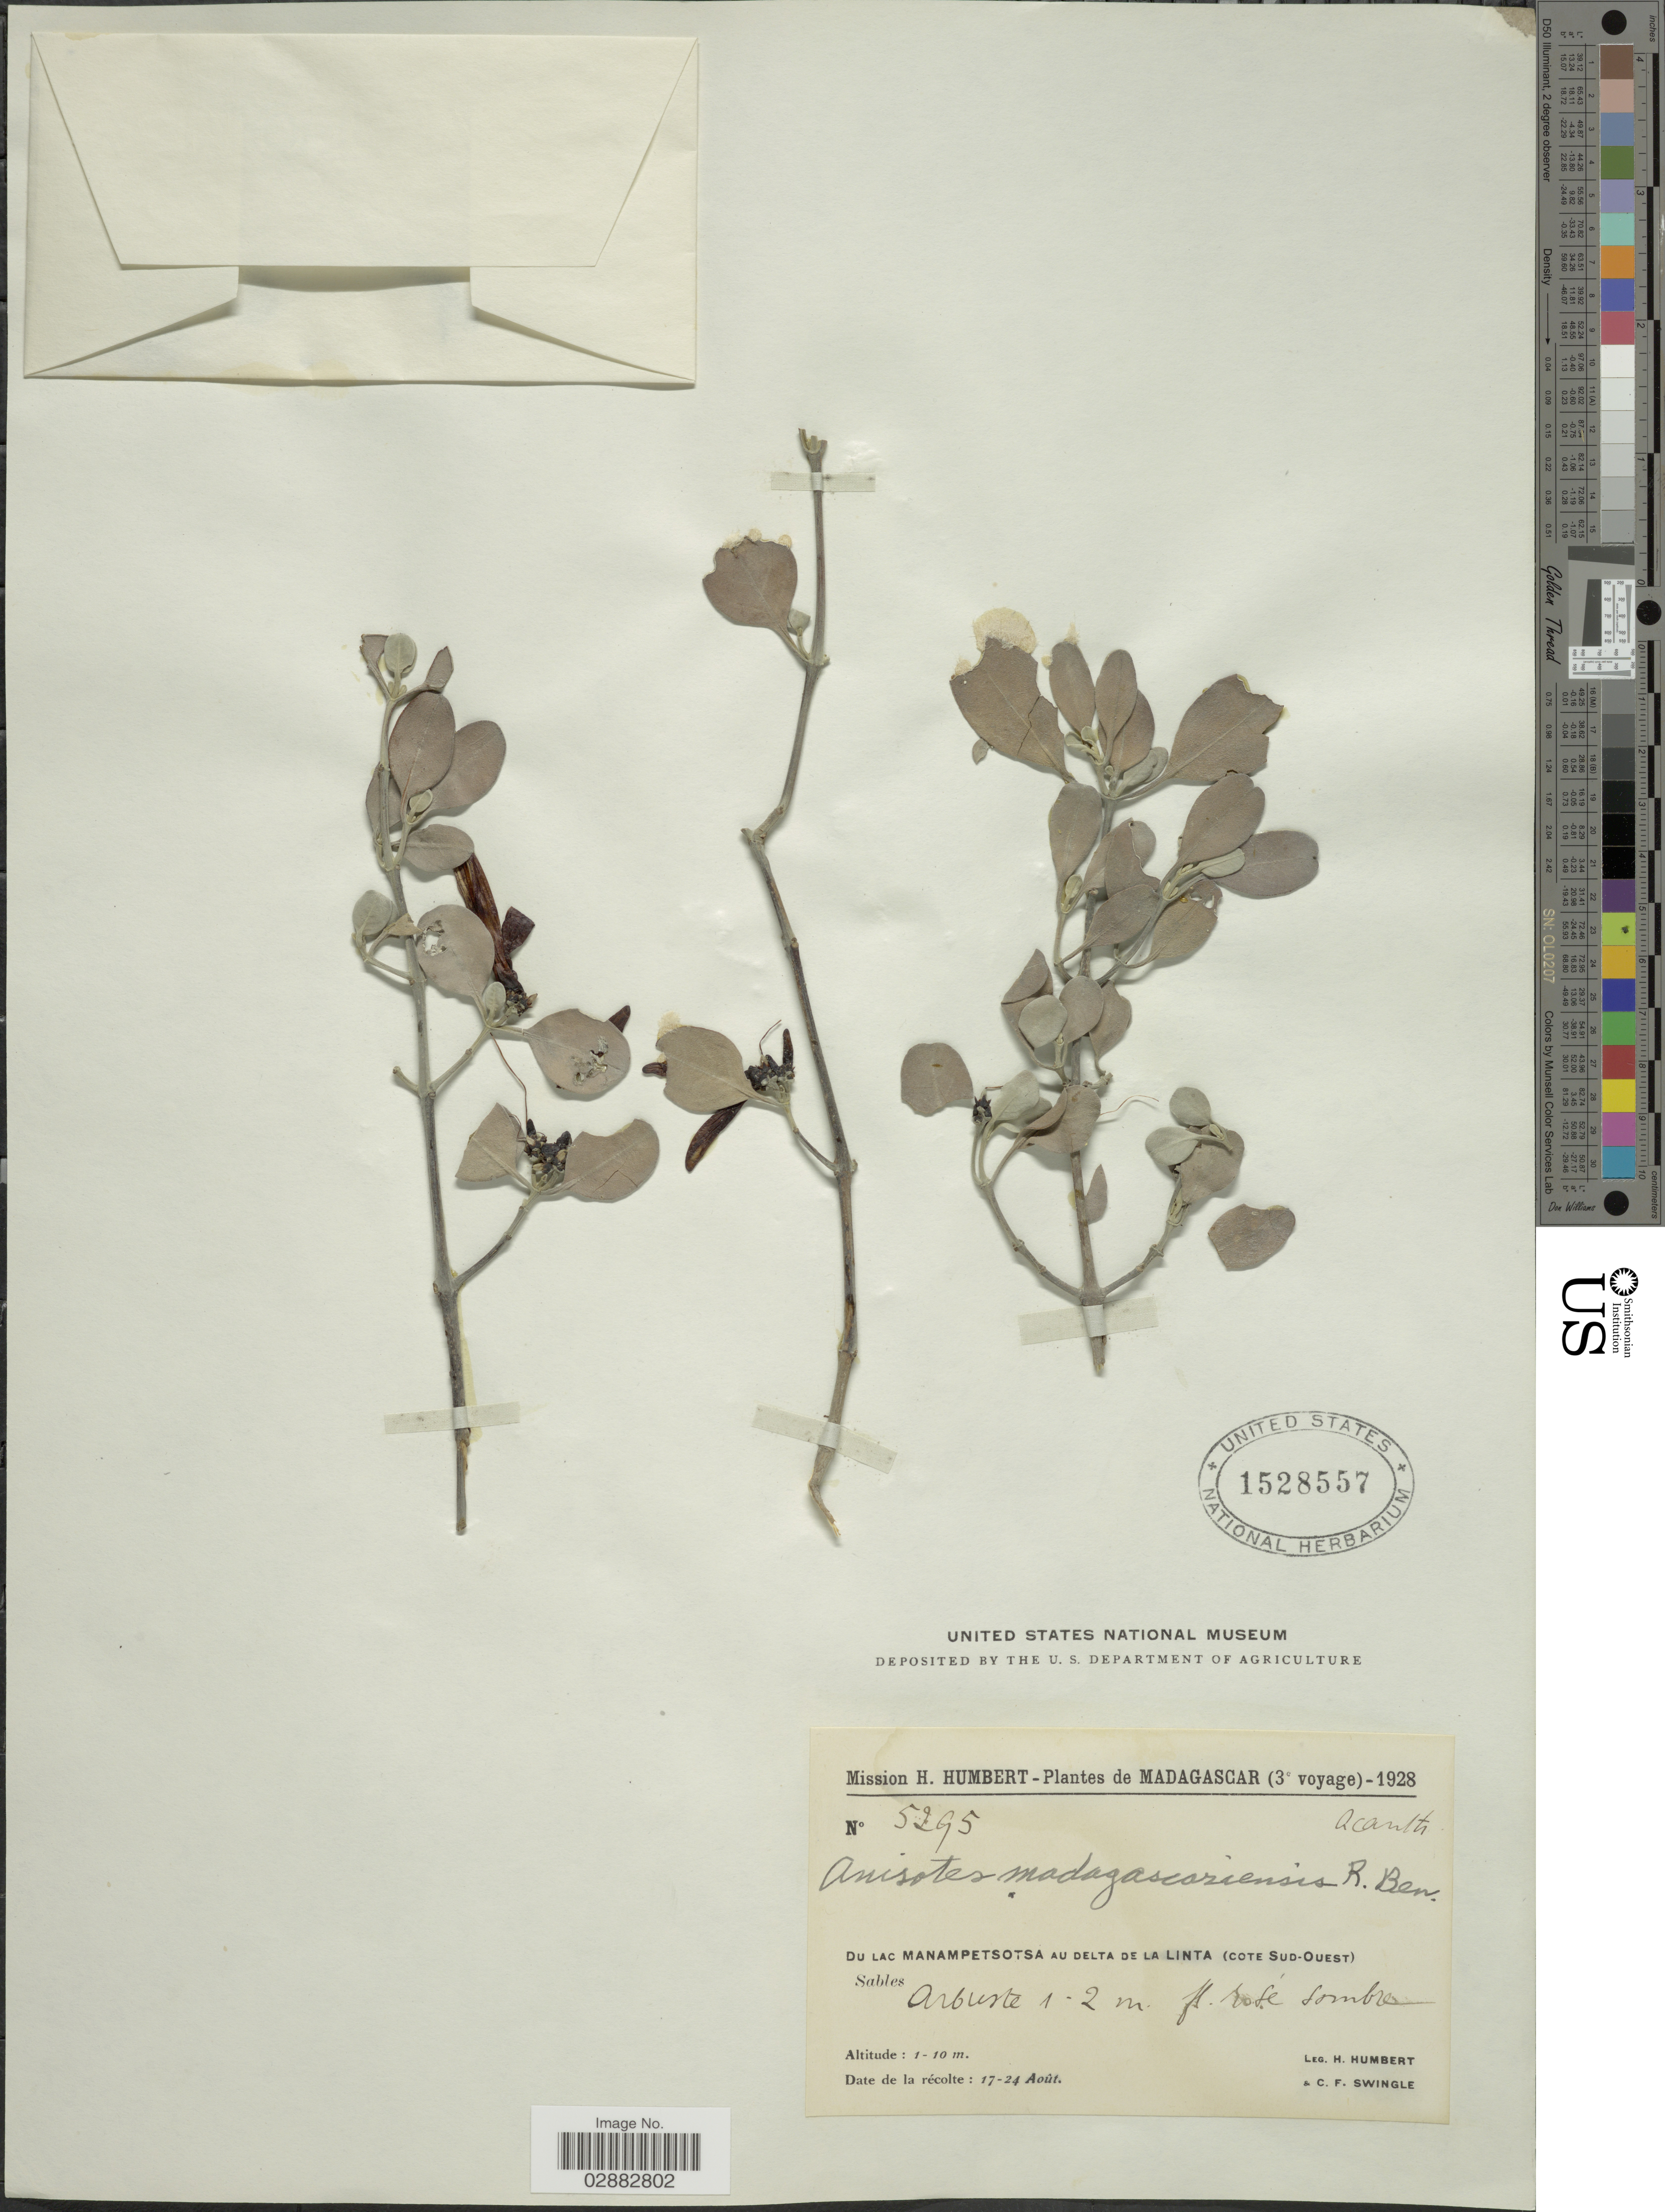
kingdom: Plantae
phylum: Tracheophyta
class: Magnoliopsida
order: Lamiales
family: Acanthaceae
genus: Anisotes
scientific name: Anisotes madagascariensis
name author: Benoist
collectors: H. Humbert & C. Swingle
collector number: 5295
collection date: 1928-08-17/1928-08-24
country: Madagascar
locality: De Lac Manampetsotsa au delta de la Linta (cote Sud-Ouest).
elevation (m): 1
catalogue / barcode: US 1528557